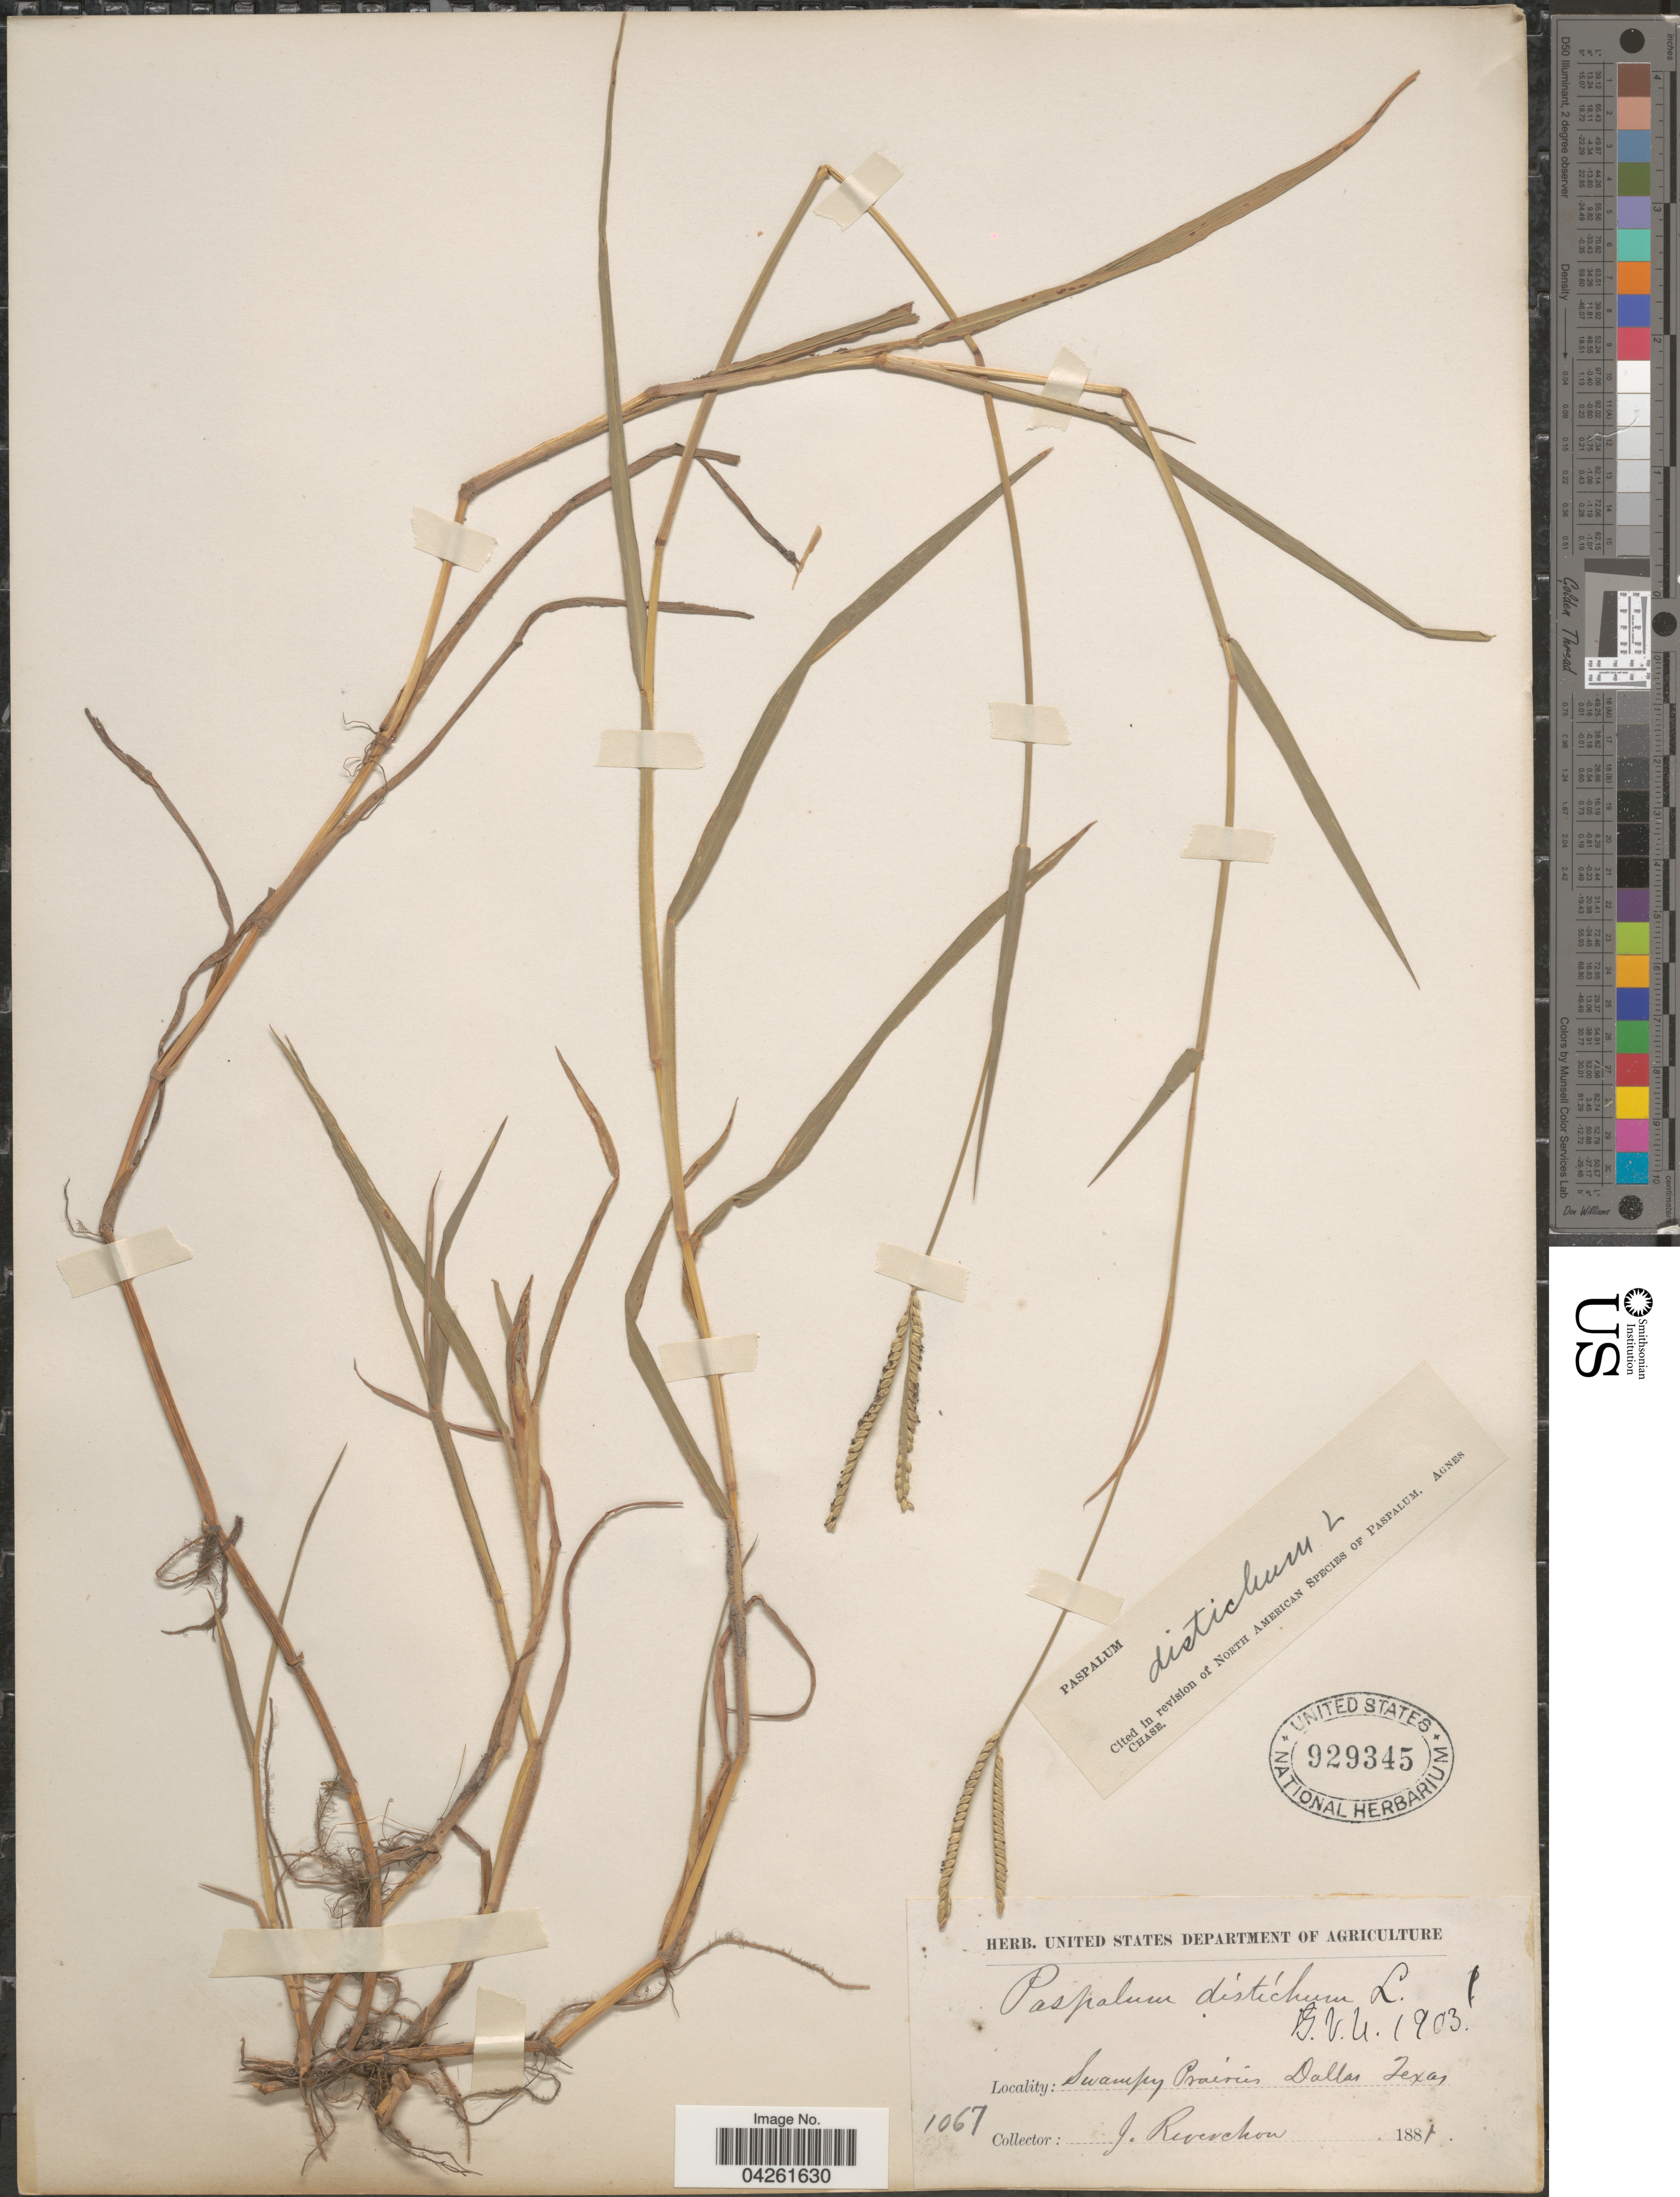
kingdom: Plantae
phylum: Tracheophyta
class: Liliopsida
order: Poales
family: Poaceae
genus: Paspalum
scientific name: Paspalum distichum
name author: L.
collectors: J. Reverchon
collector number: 1067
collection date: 1881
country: United States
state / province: Texas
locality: Swampy Prairies. Dallas.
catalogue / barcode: US 929345